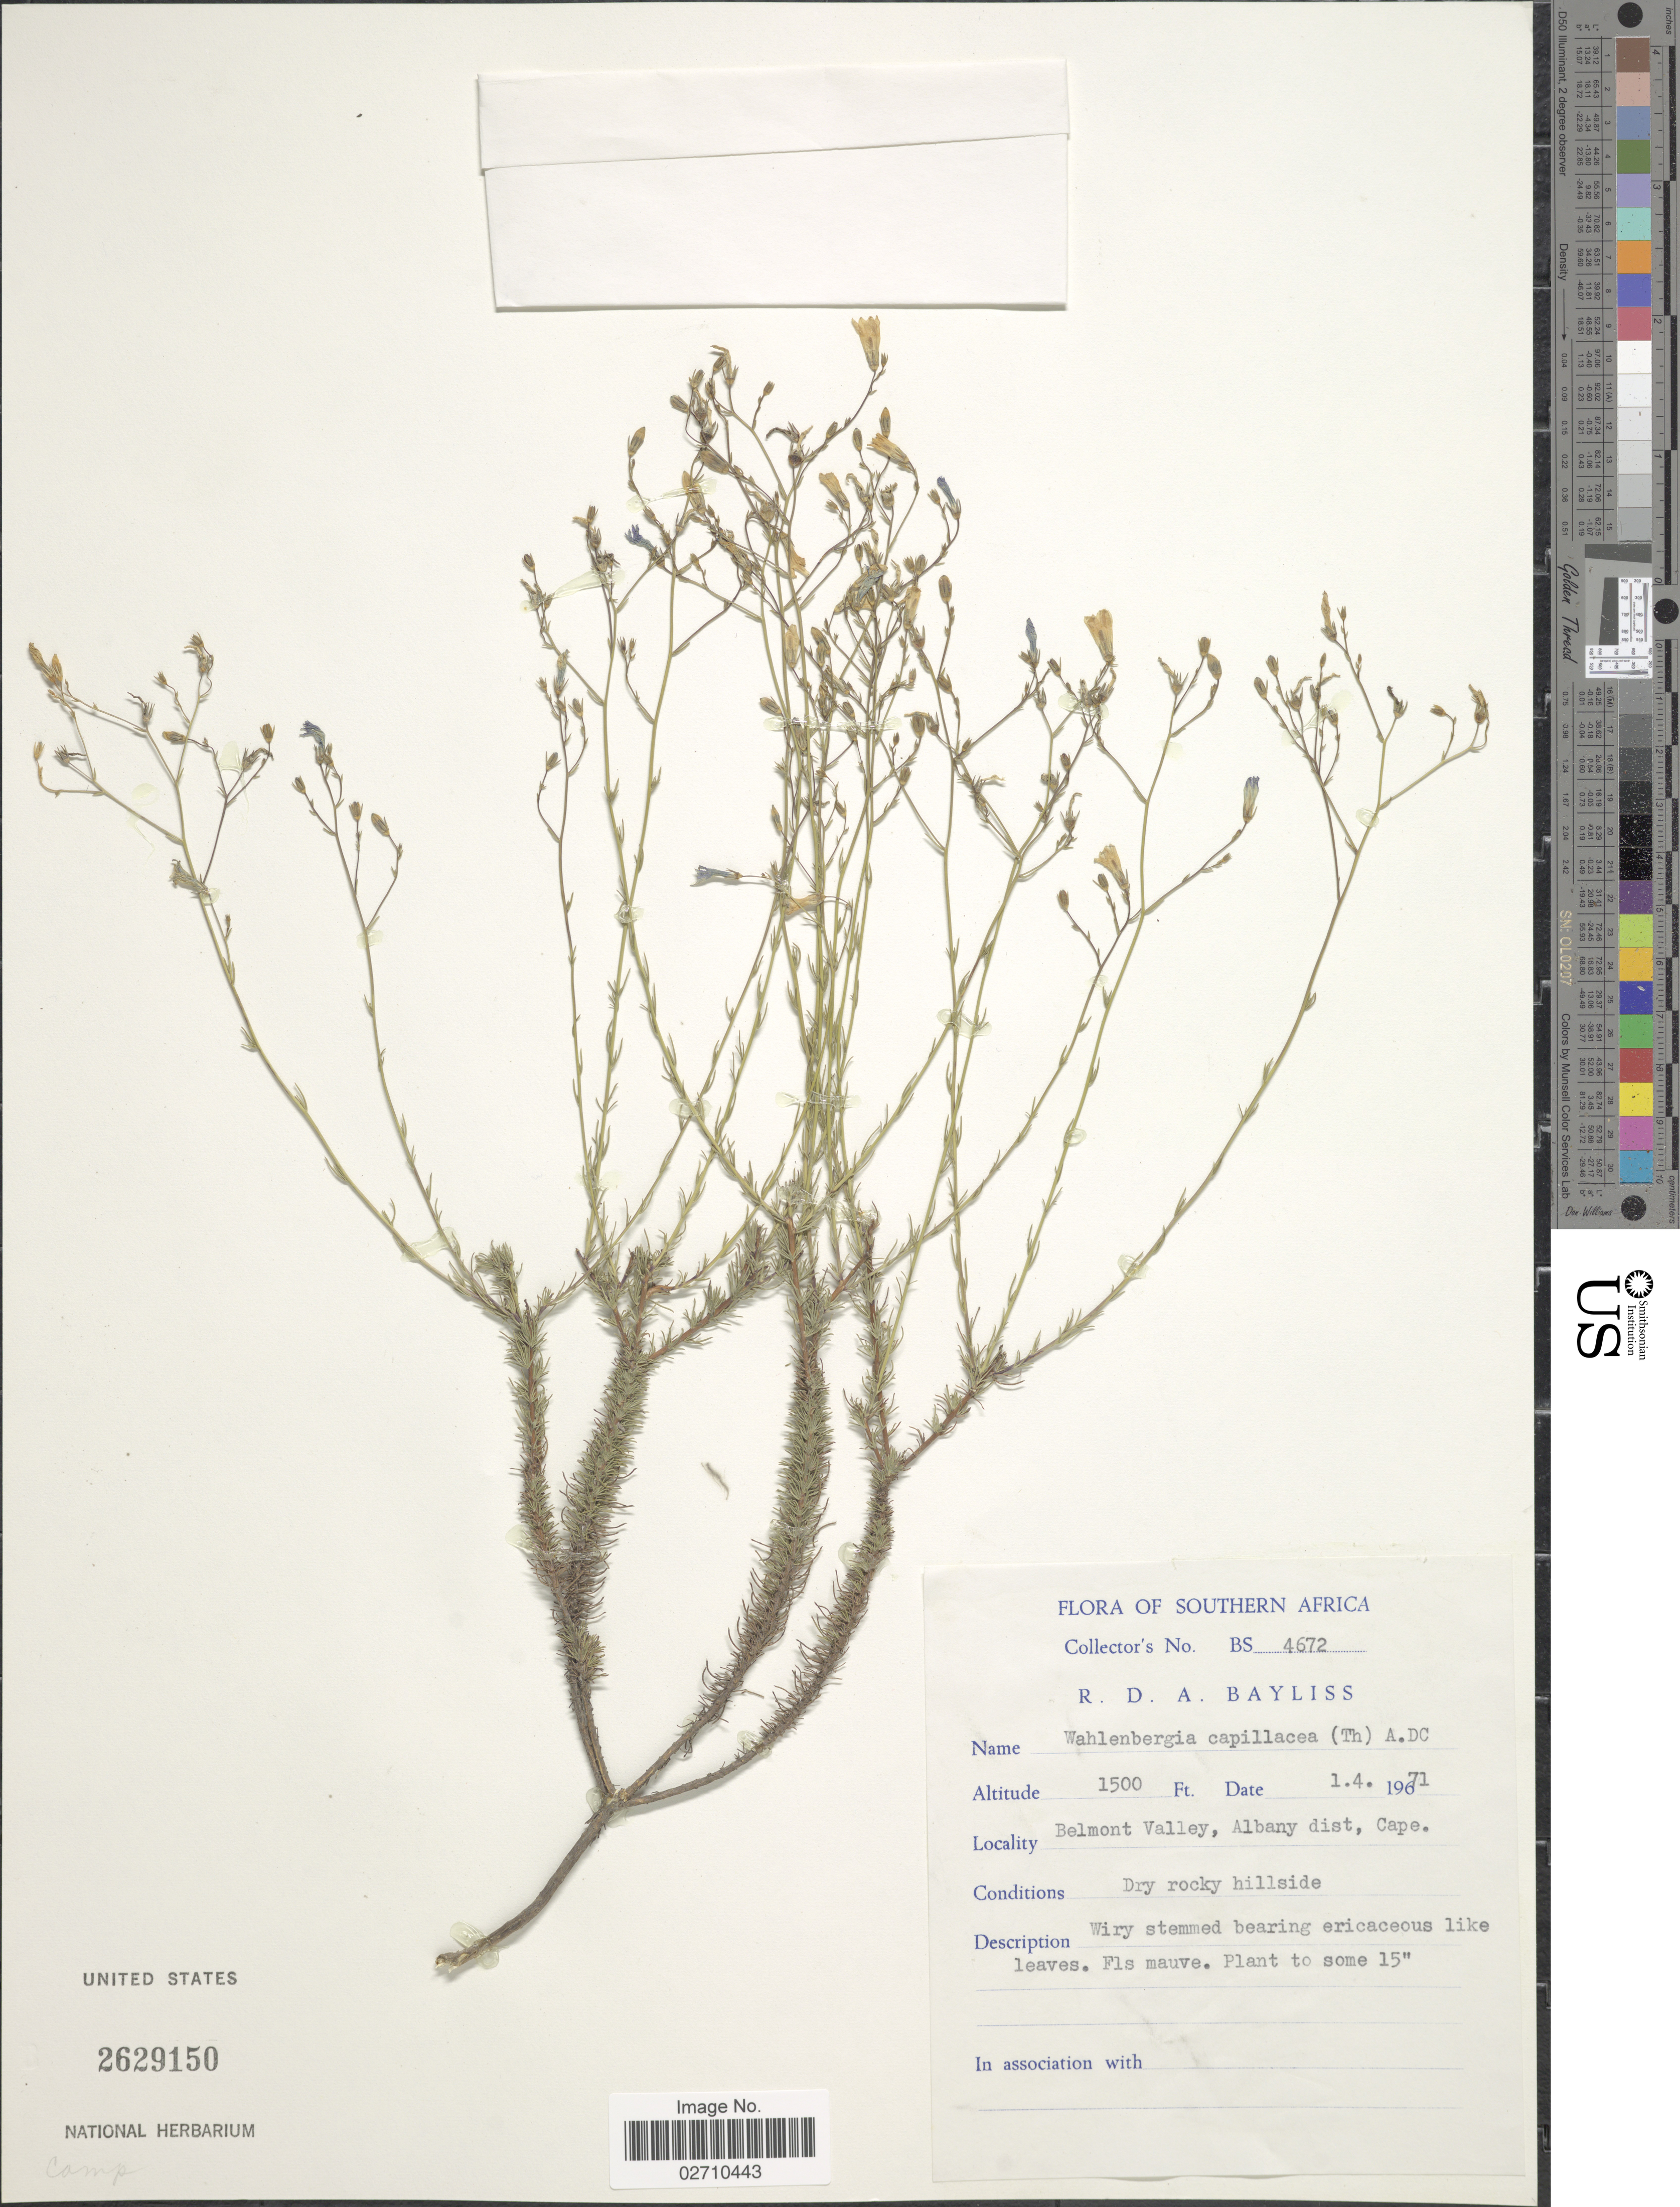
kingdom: Plantae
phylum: Tracheophyta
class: Magnoliopsida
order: Asterales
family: Campanulaceae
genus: Wahlenbergia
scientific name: Wahlenbergia capillacea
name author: A. DC.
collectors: R. Bayliss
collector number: BS4672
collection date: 1971-04-01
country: South Africa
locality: Southern Africa. Belmont Valley, Albany dist, Cape.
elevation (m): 457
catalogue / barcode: US 2629150